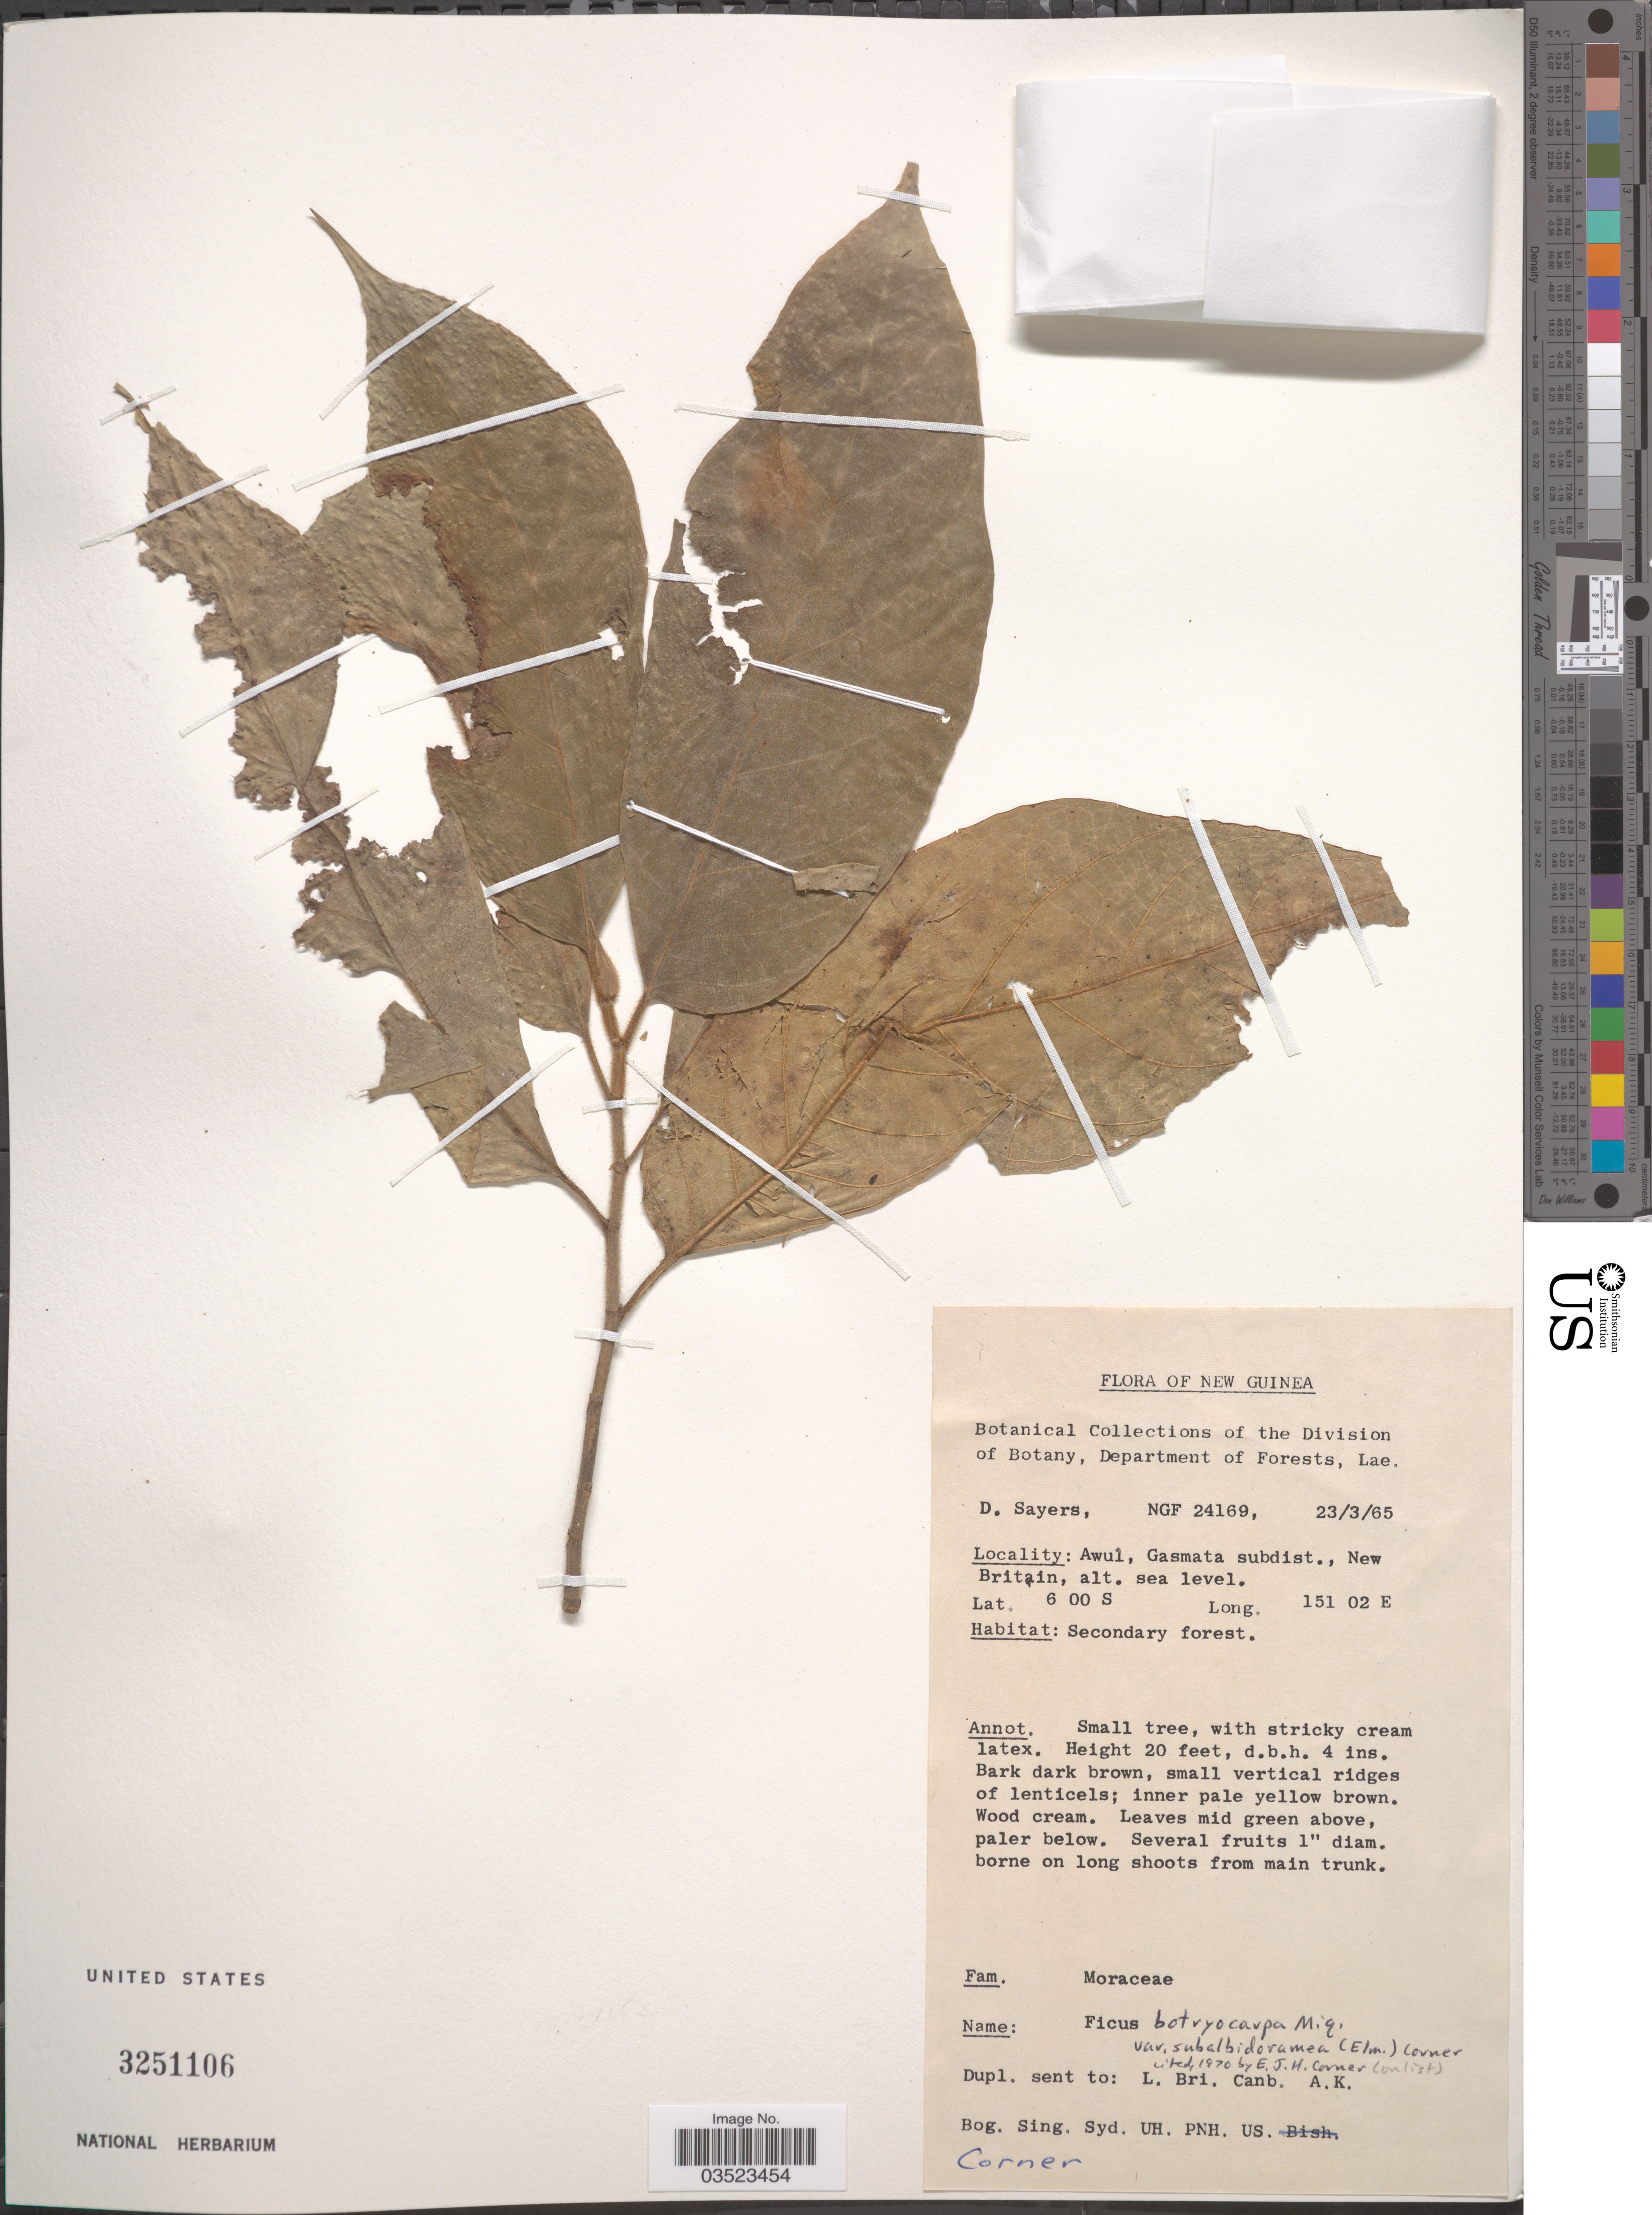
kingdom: Plantae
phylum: Tracheophyta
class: Magnoliopsida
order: Rosales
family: Moraceae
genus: Ficus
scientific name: Ficus botryocarpa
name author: Miq.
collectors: D. Sayers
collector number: NGF24169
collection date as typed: Transcribed d/m/y: 23/3/65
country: Papua New Guinea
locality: New Guinea. Awul, Gasmata subdist., New Britain.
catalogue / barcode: US 3251106